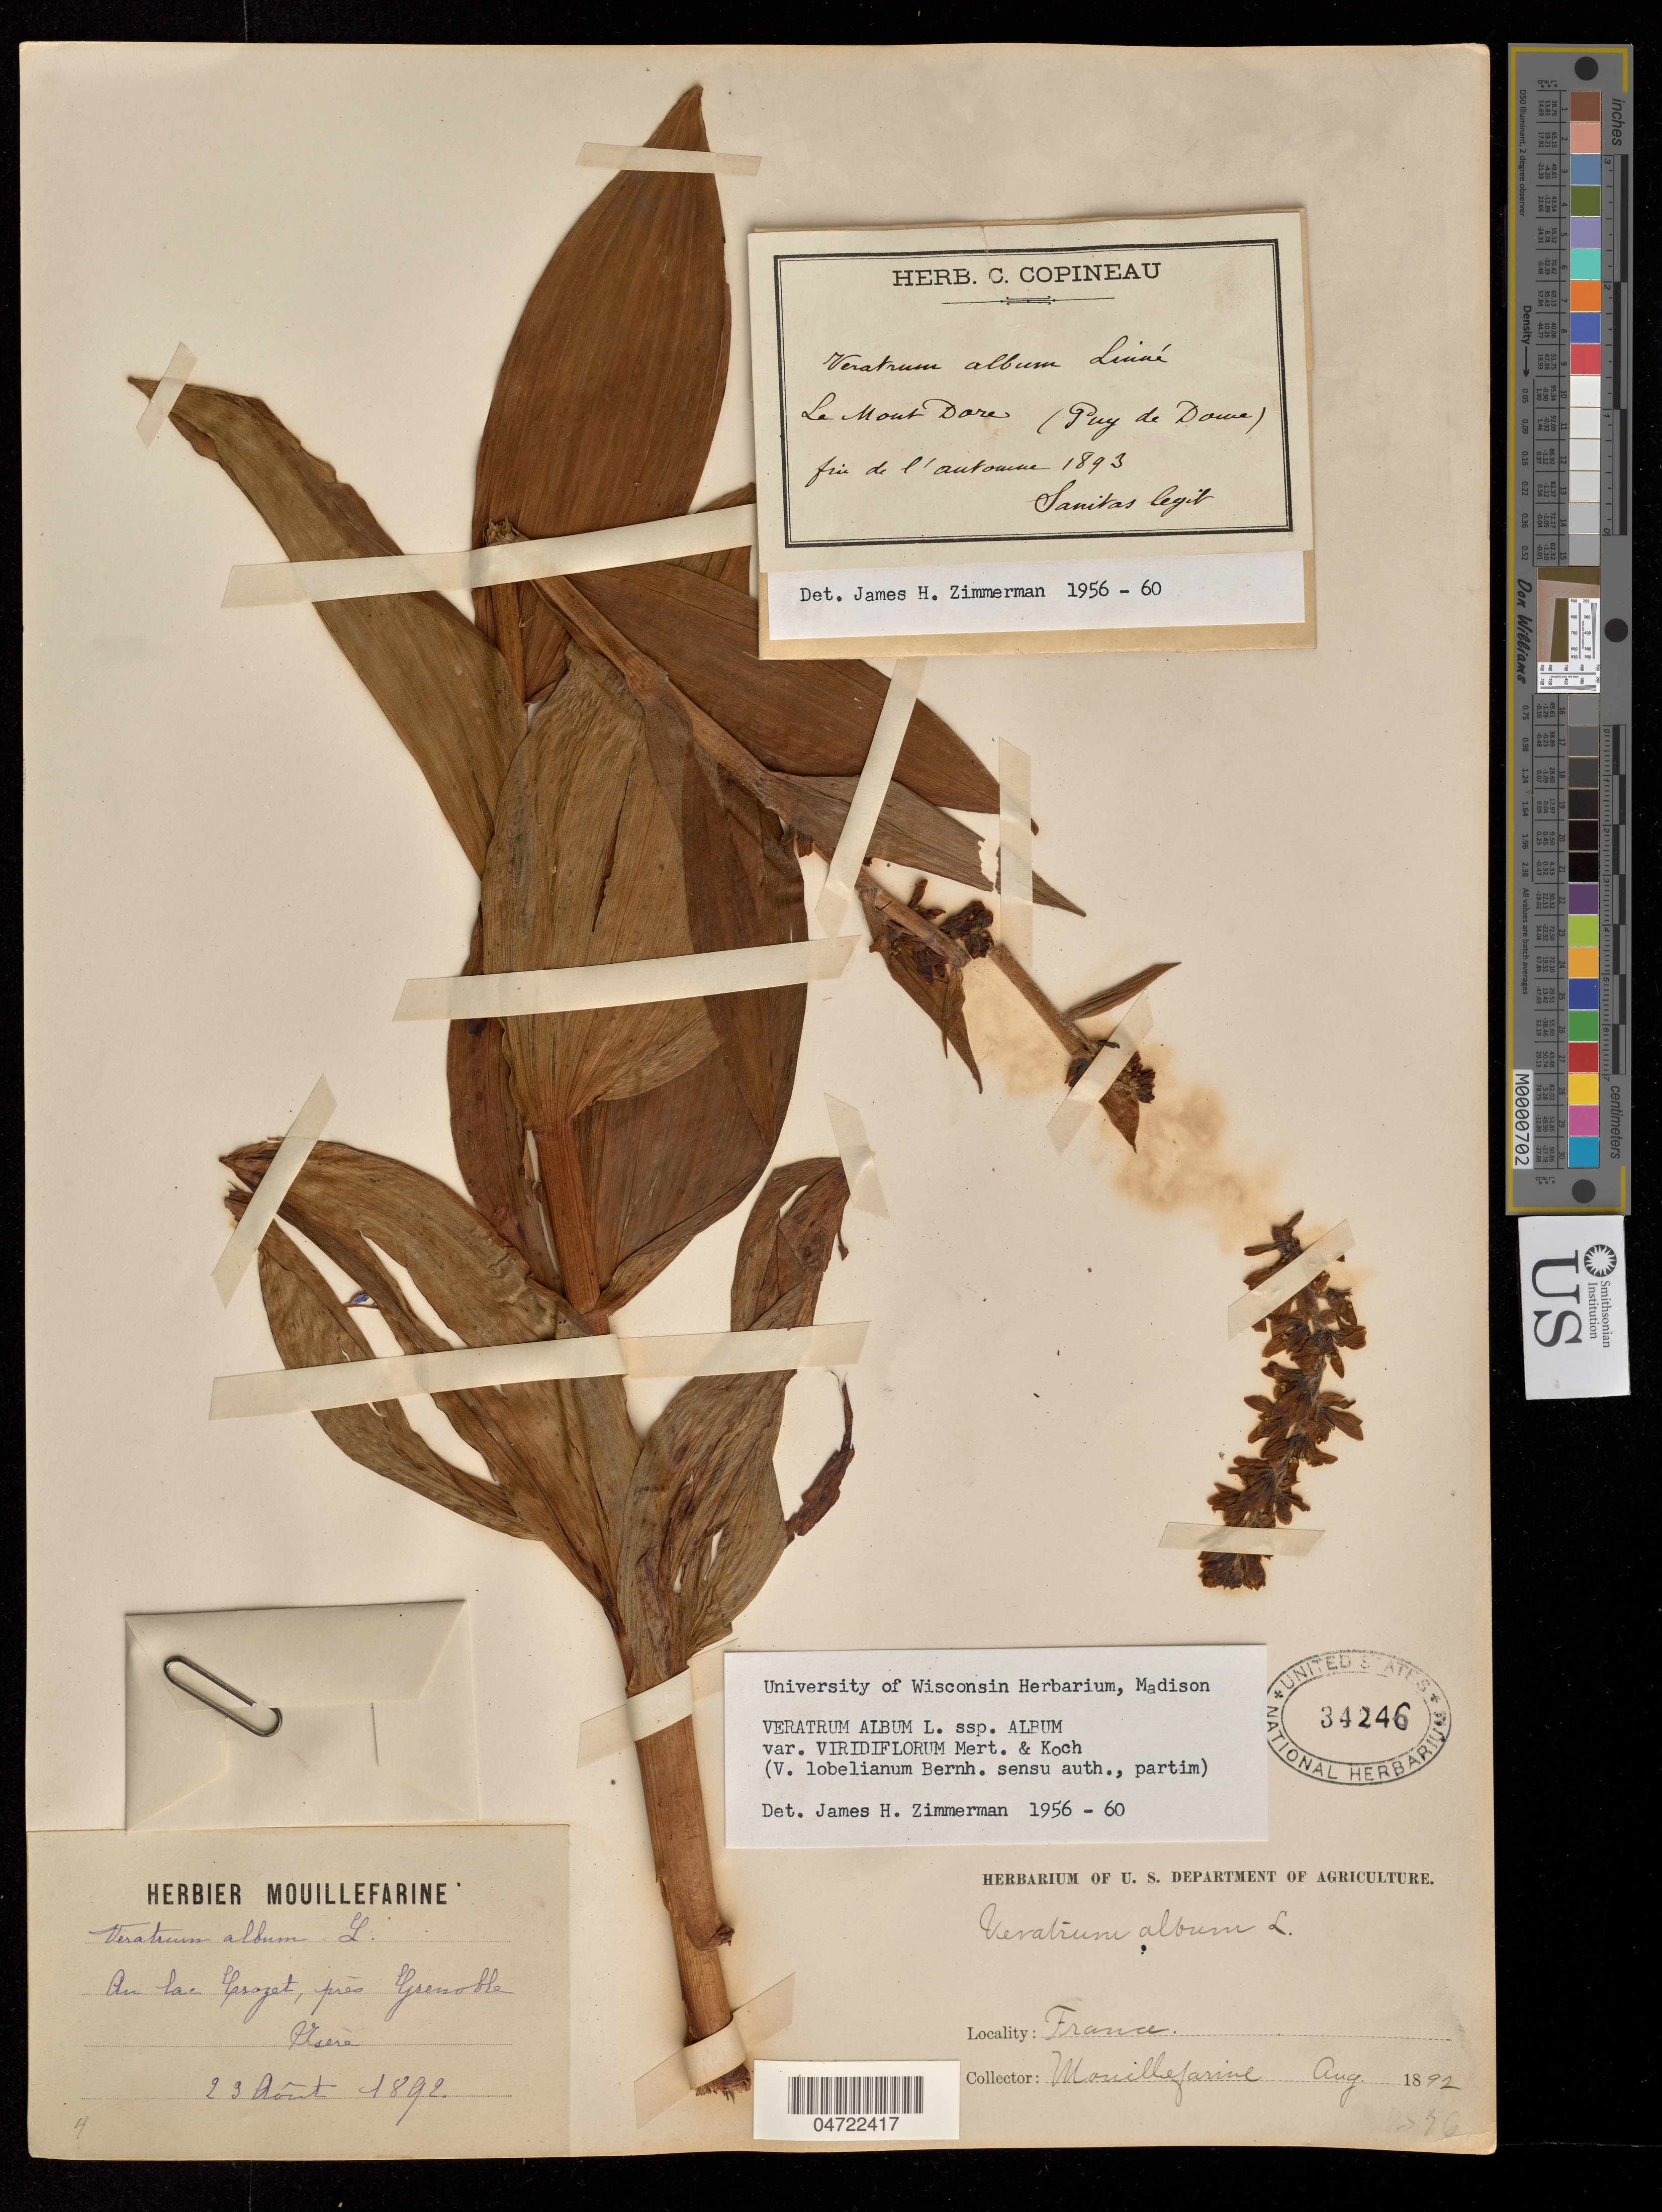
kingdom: Plantae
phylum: Tracheophyta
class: Liliopsida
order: Liliales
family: Melanthiaceae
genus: Veratrum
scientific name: Veratrum album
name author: L.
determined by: Zimmerman, James Hall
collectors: A. Mouillefarine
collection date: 1892-08-23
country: France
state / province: Auvergne-Rhône-Alpes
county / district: Isère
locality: Au lac Domenon, près Grenoble, Isère.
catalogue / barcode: US 34246